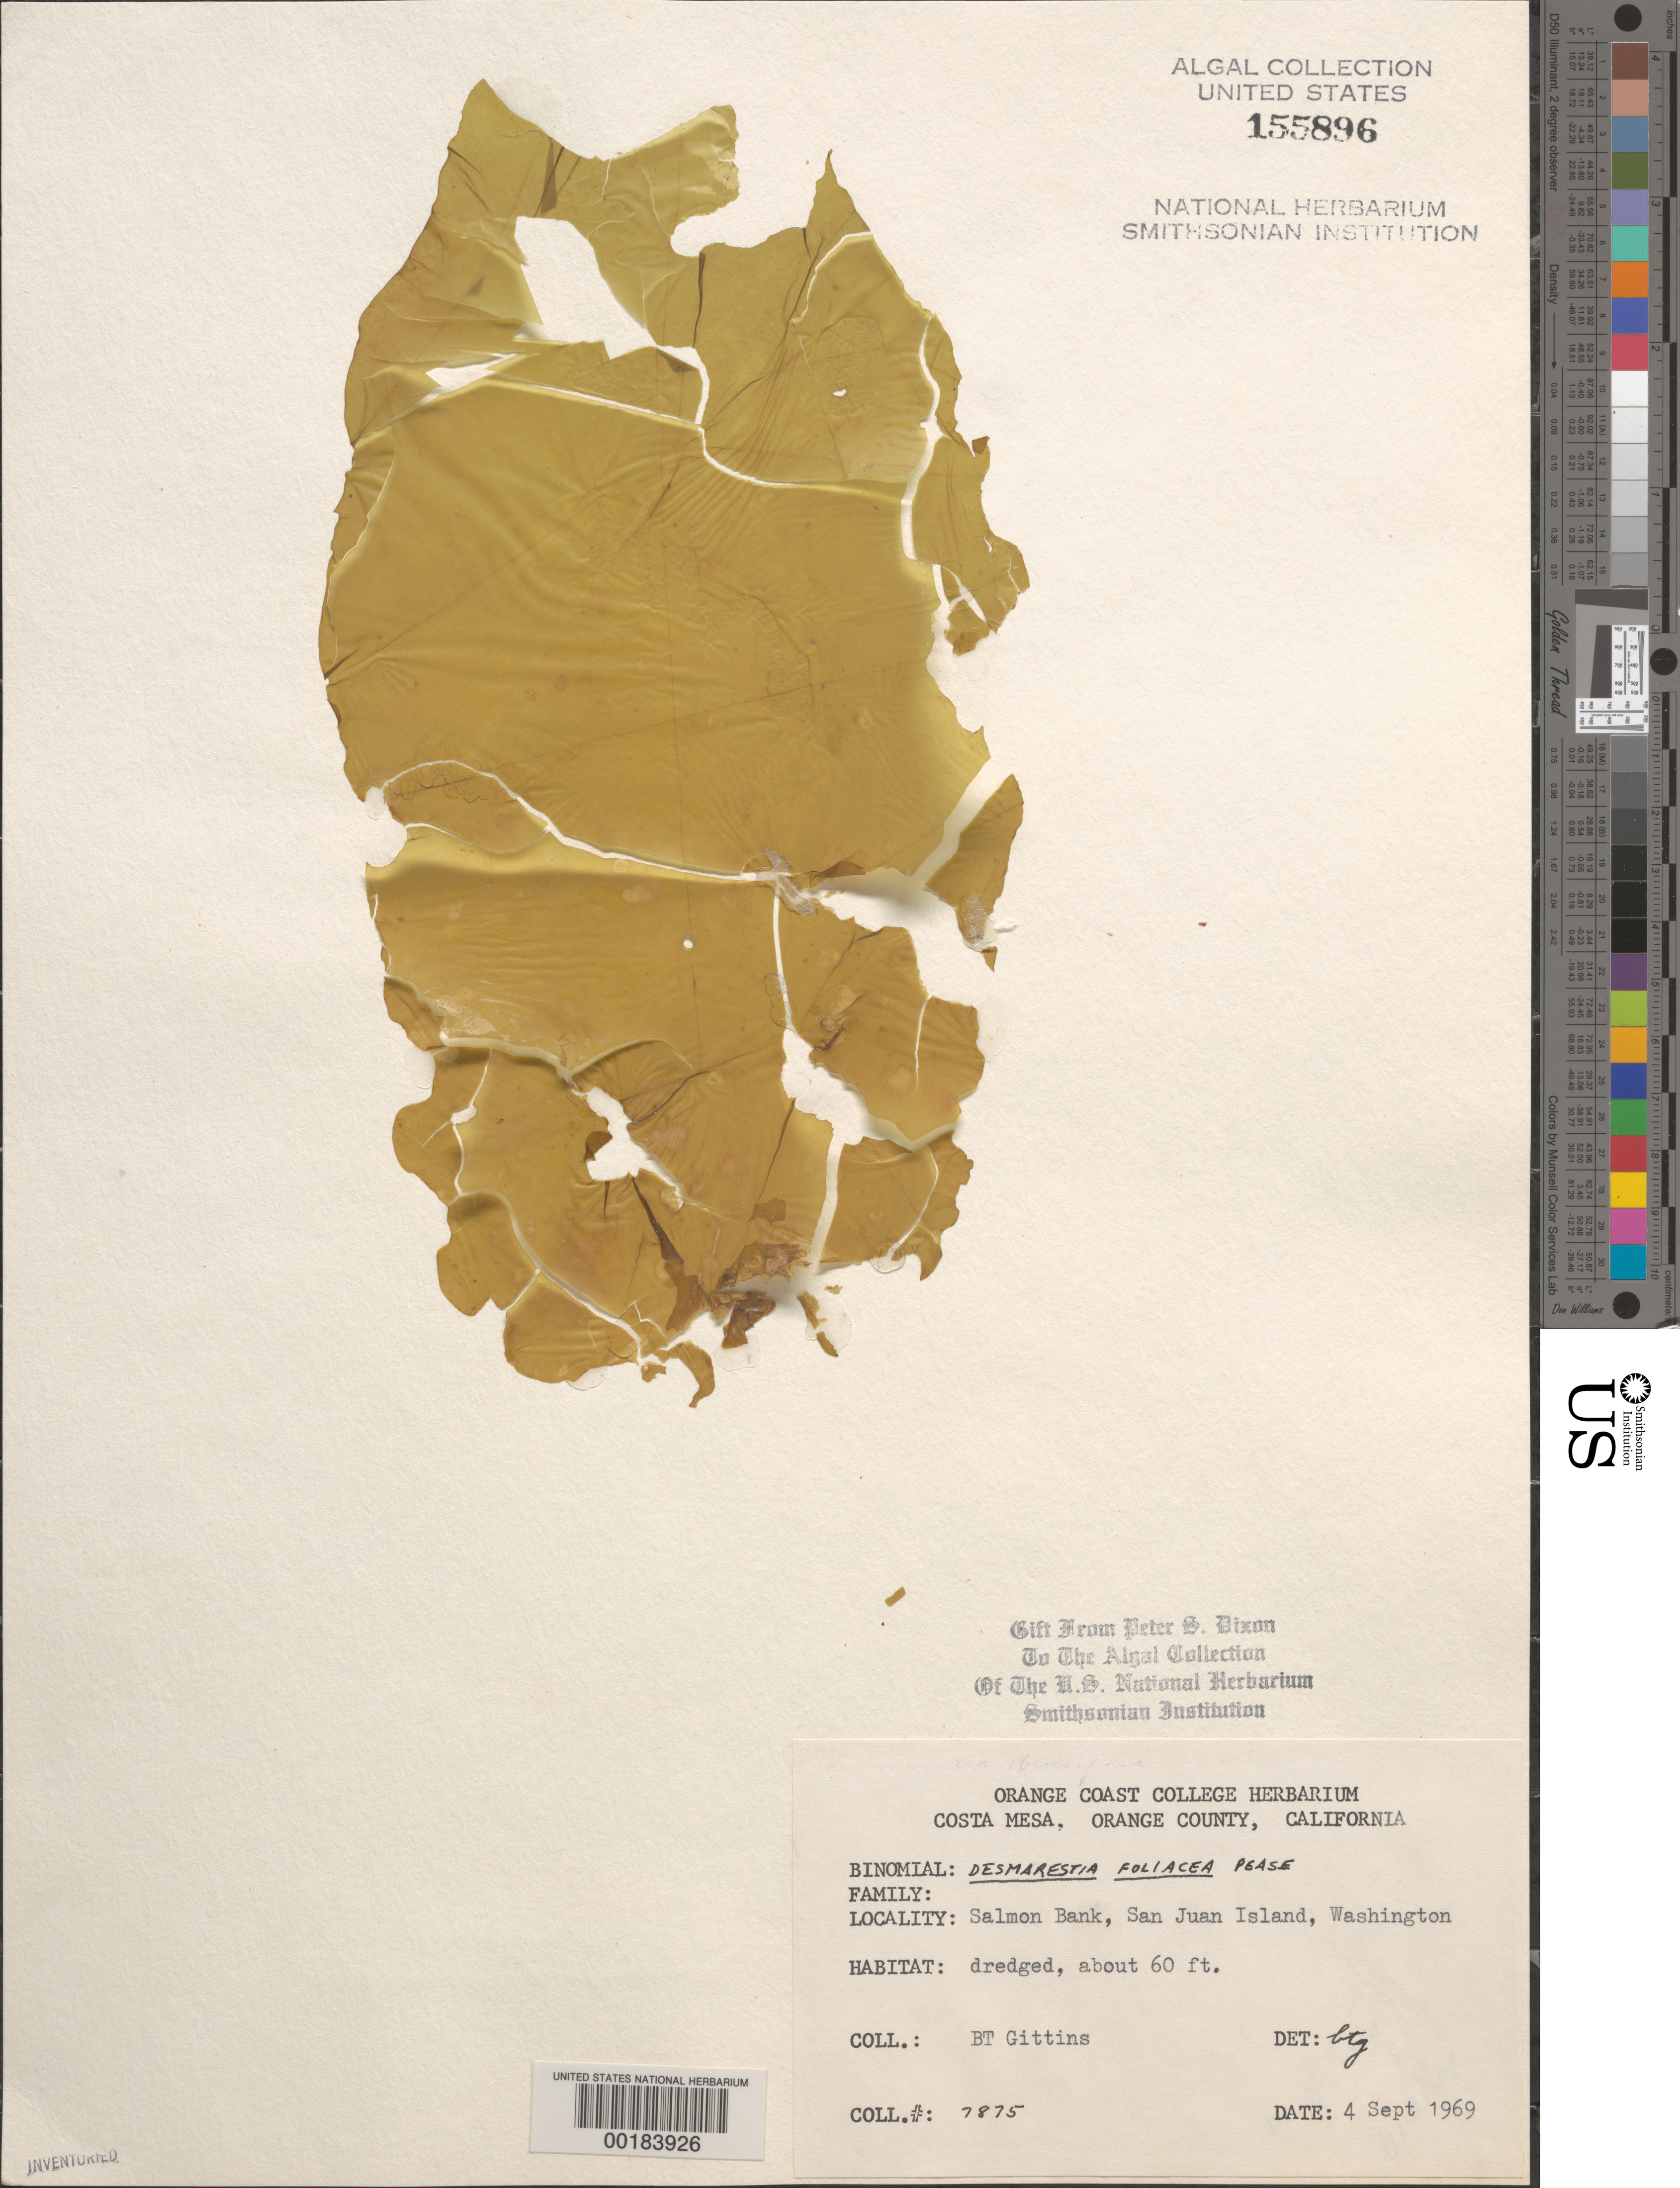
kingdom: Chromista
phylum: Ochrophyta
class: Phaeophyceae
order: Desmarestiales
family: Desmarestiaceae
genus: Desmarestia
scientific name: Desmarestia foliacea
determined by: Gittins, B. T.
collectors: B. Gittins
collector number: Btg 7875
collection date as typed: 04 Sep 1969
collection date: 1969-09-04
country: United States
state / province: Washington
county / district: San Juan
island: San Juan Island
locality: Salmon Bank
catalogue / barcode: US 155896